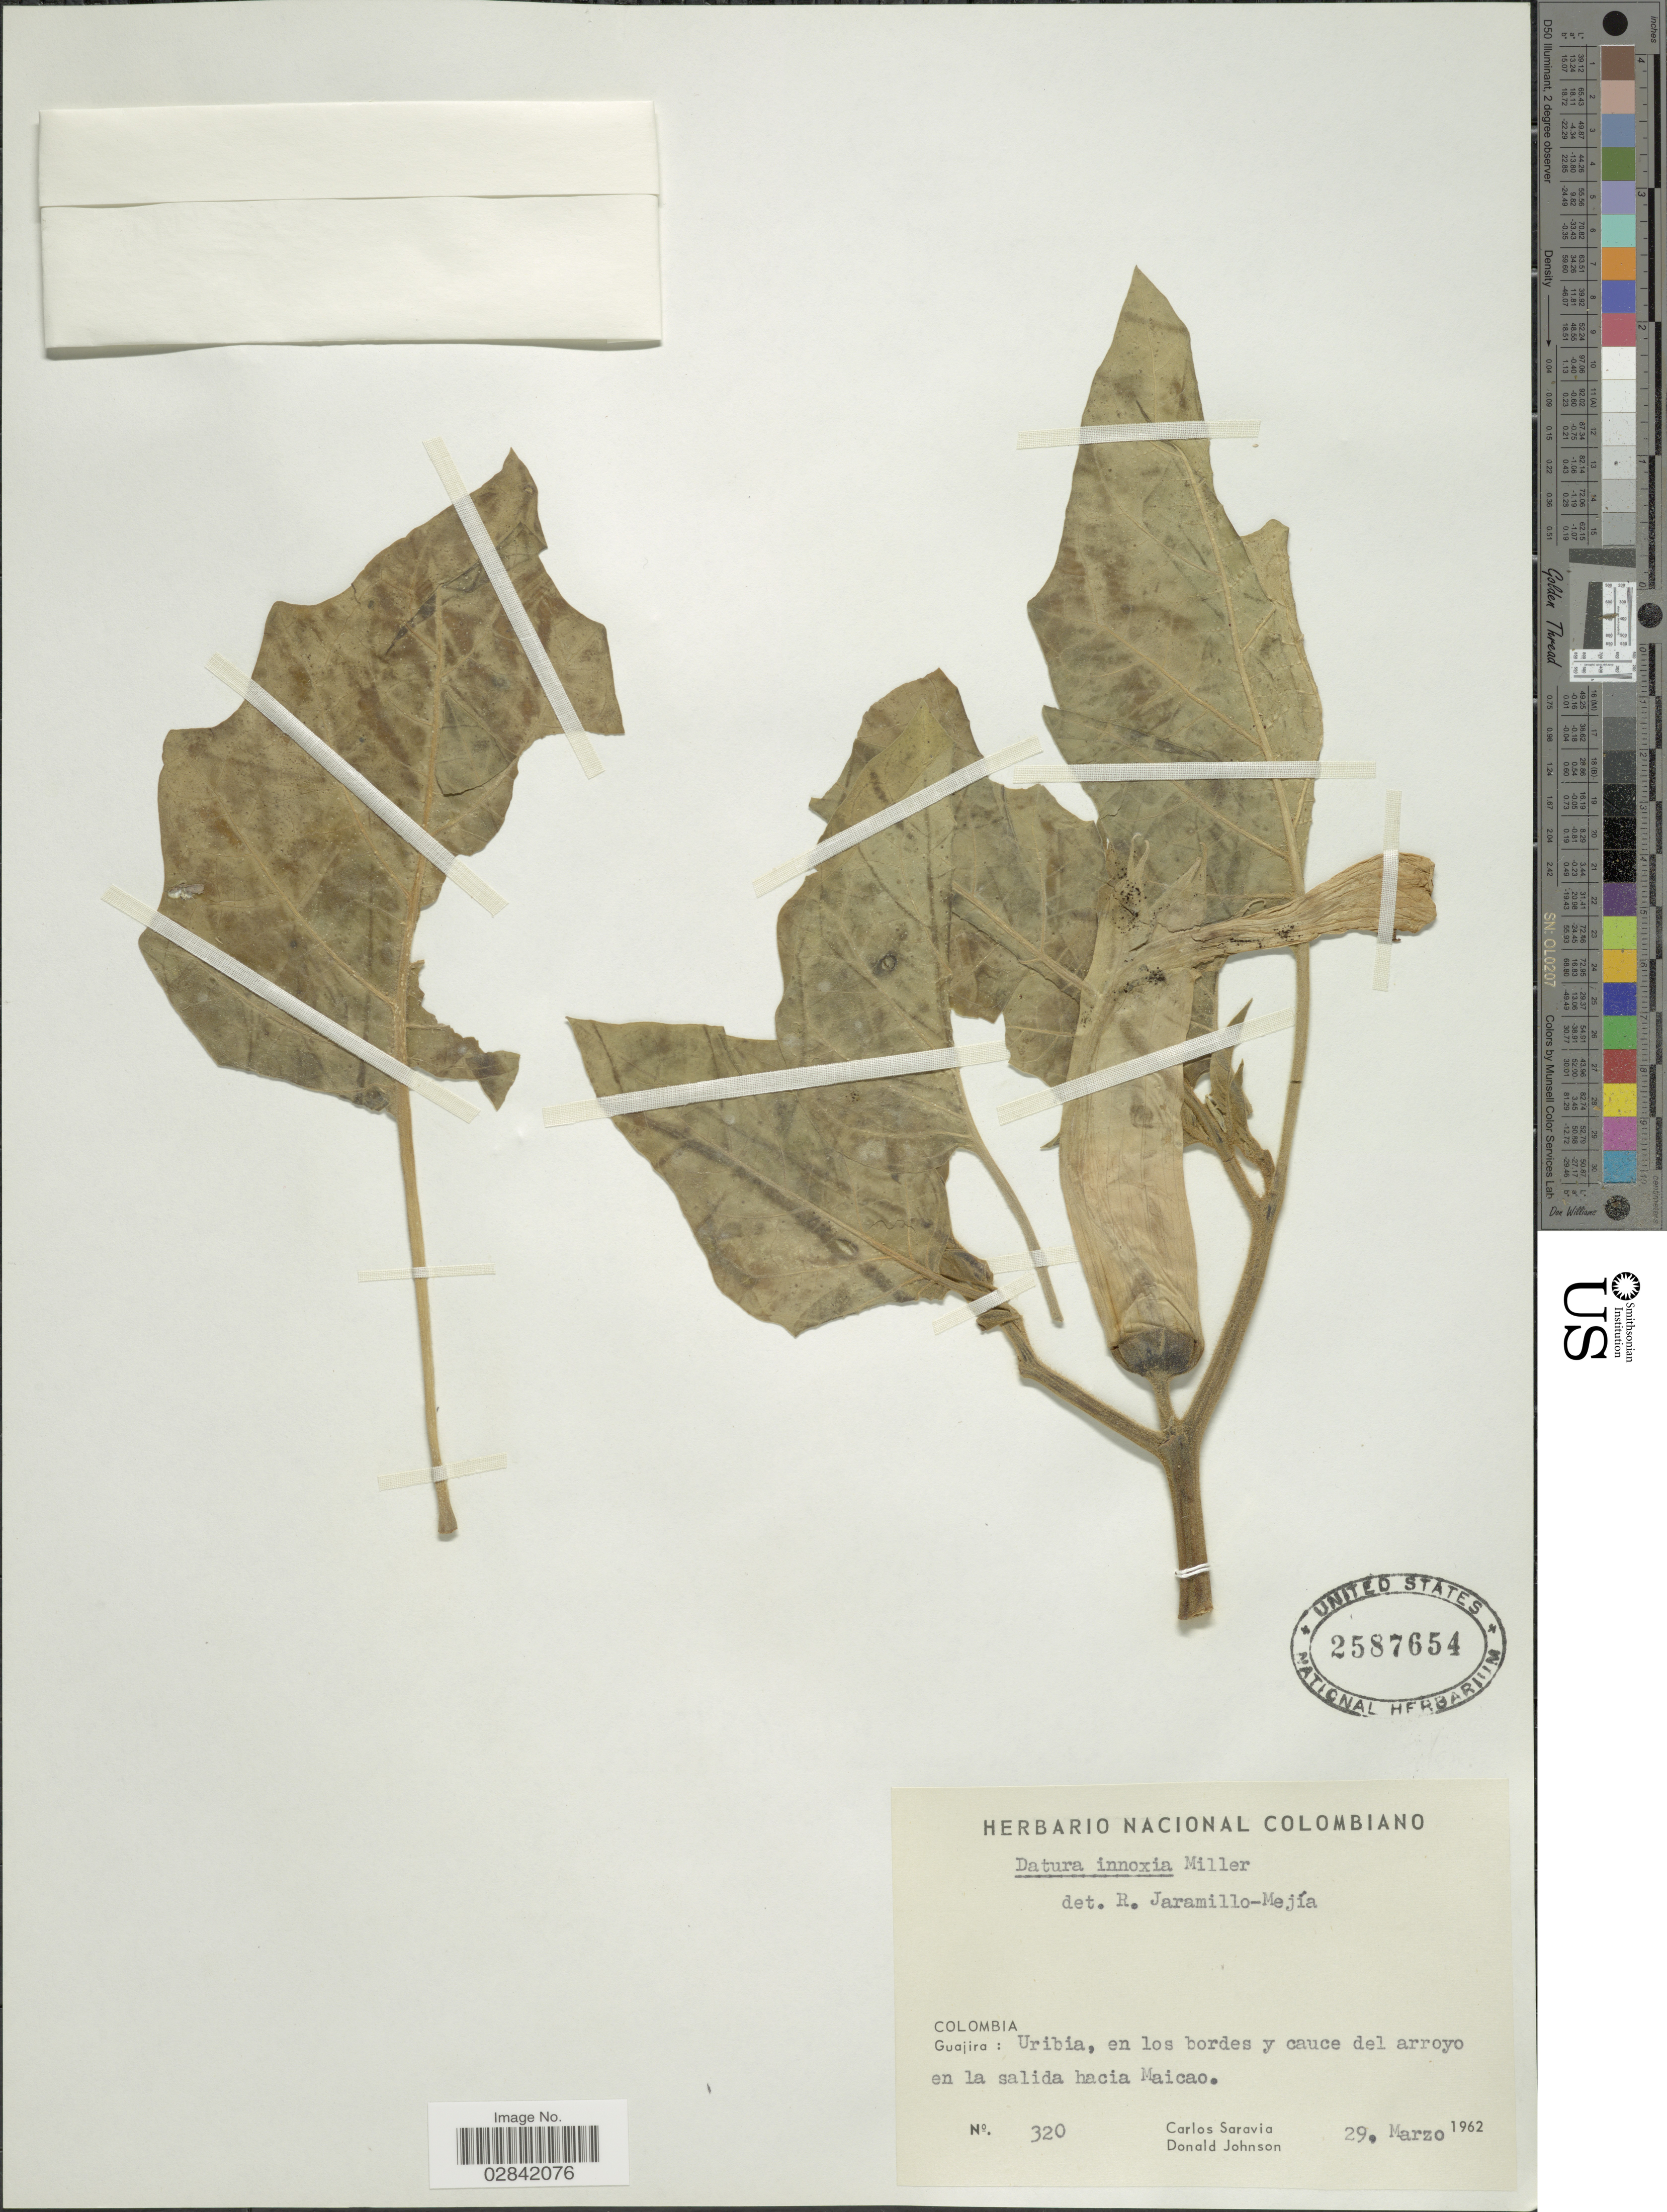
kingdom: Plantae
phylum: Tracheophyta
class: Magnoliopsida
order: Solanales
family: Solanaceae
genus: Datura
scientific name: Datura innoxia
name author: Mill.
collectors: C. Saravia & D. Johnson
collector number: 320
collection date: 1962-03-29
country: Colombia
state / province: La Guajira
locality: Guajira: Uribia, en los bordes y cauca del arroyo en la salida hacia Maicao.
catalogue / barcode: US 2587654